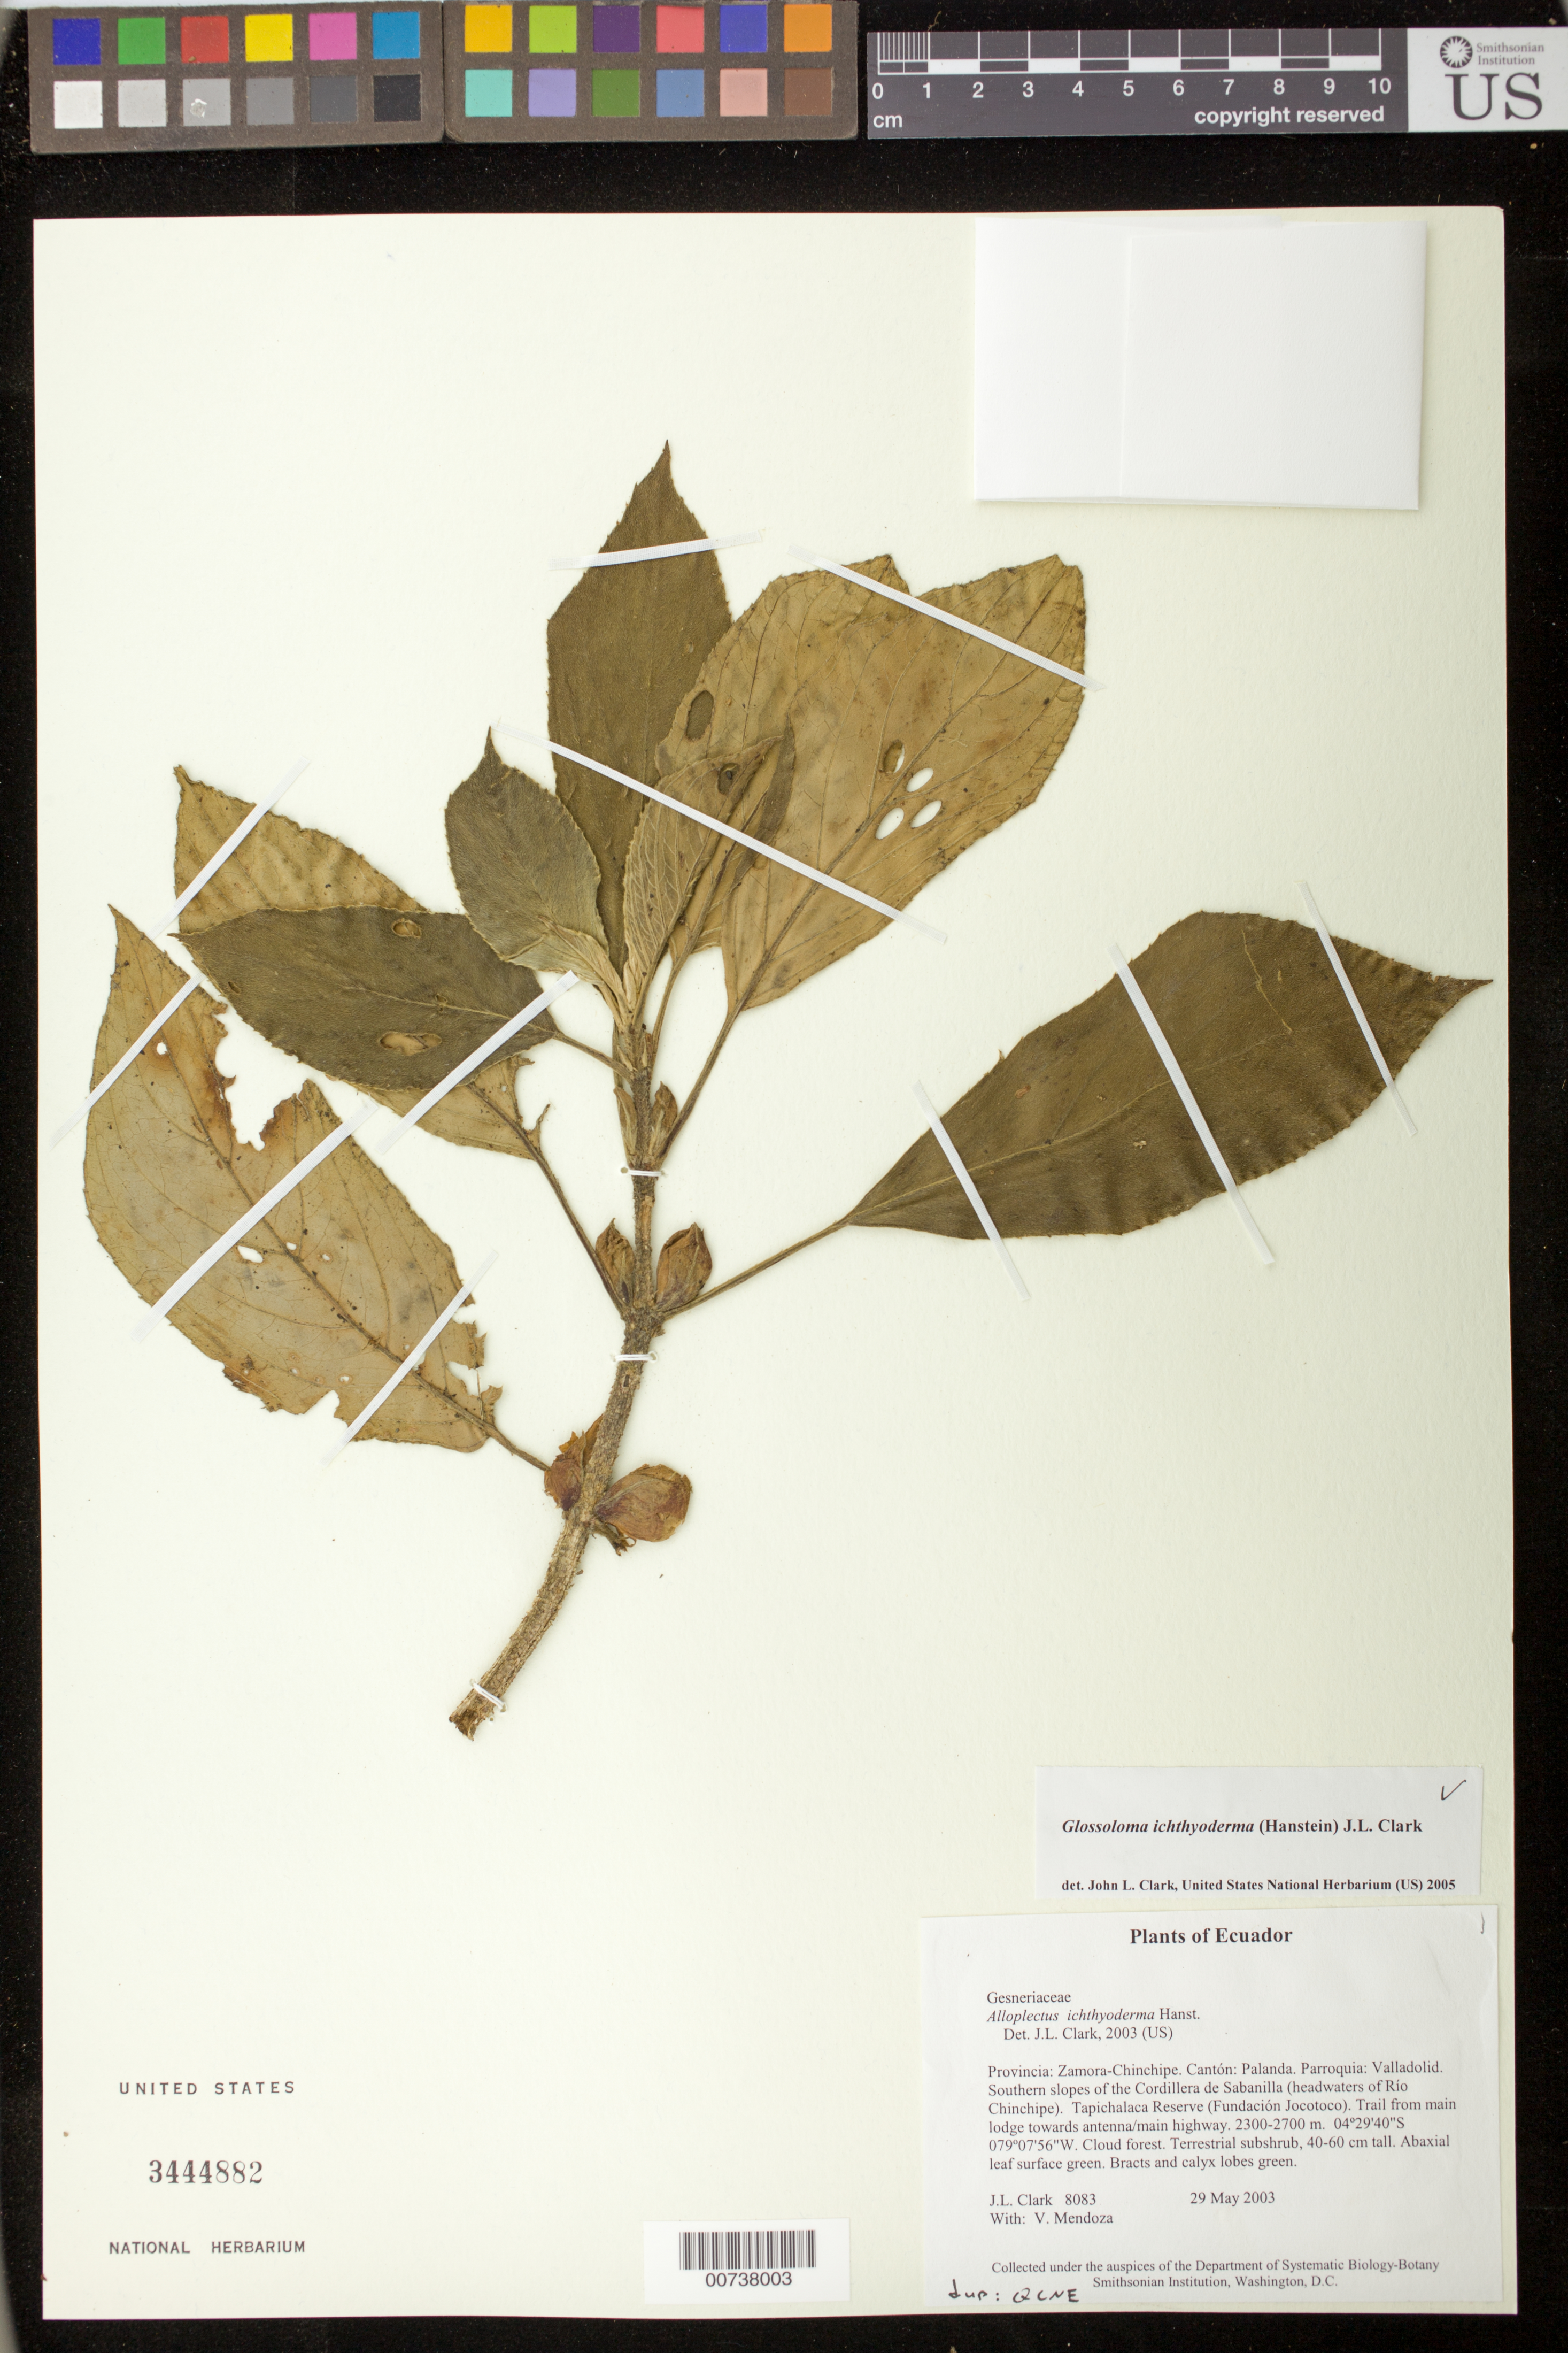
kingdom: Plantae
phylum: Tracheophyta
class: Magnoliopsida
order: Lamiales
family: Gesneriaceae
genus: Glossoloma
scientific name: Glossoloma ichthyoderma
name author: (Hanst.) J.L. Clark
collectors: J. L. Clark & V. Mendoza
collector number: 8083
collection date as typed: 29 May 2003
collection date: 2003-05-29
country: Ecuador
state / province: Zamora-Chinchipe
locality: Palanda. Parroquia: Valladolid. Southern slopes of the Cordillera de Sabanilla (headwaters of Río Chinchipe). Tapichalaca Reserve (Fundación Jocotoco). Trail from main lodge towards antenna/main highway.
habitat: Cloud forest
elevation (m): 2300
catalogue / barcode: US 3444882